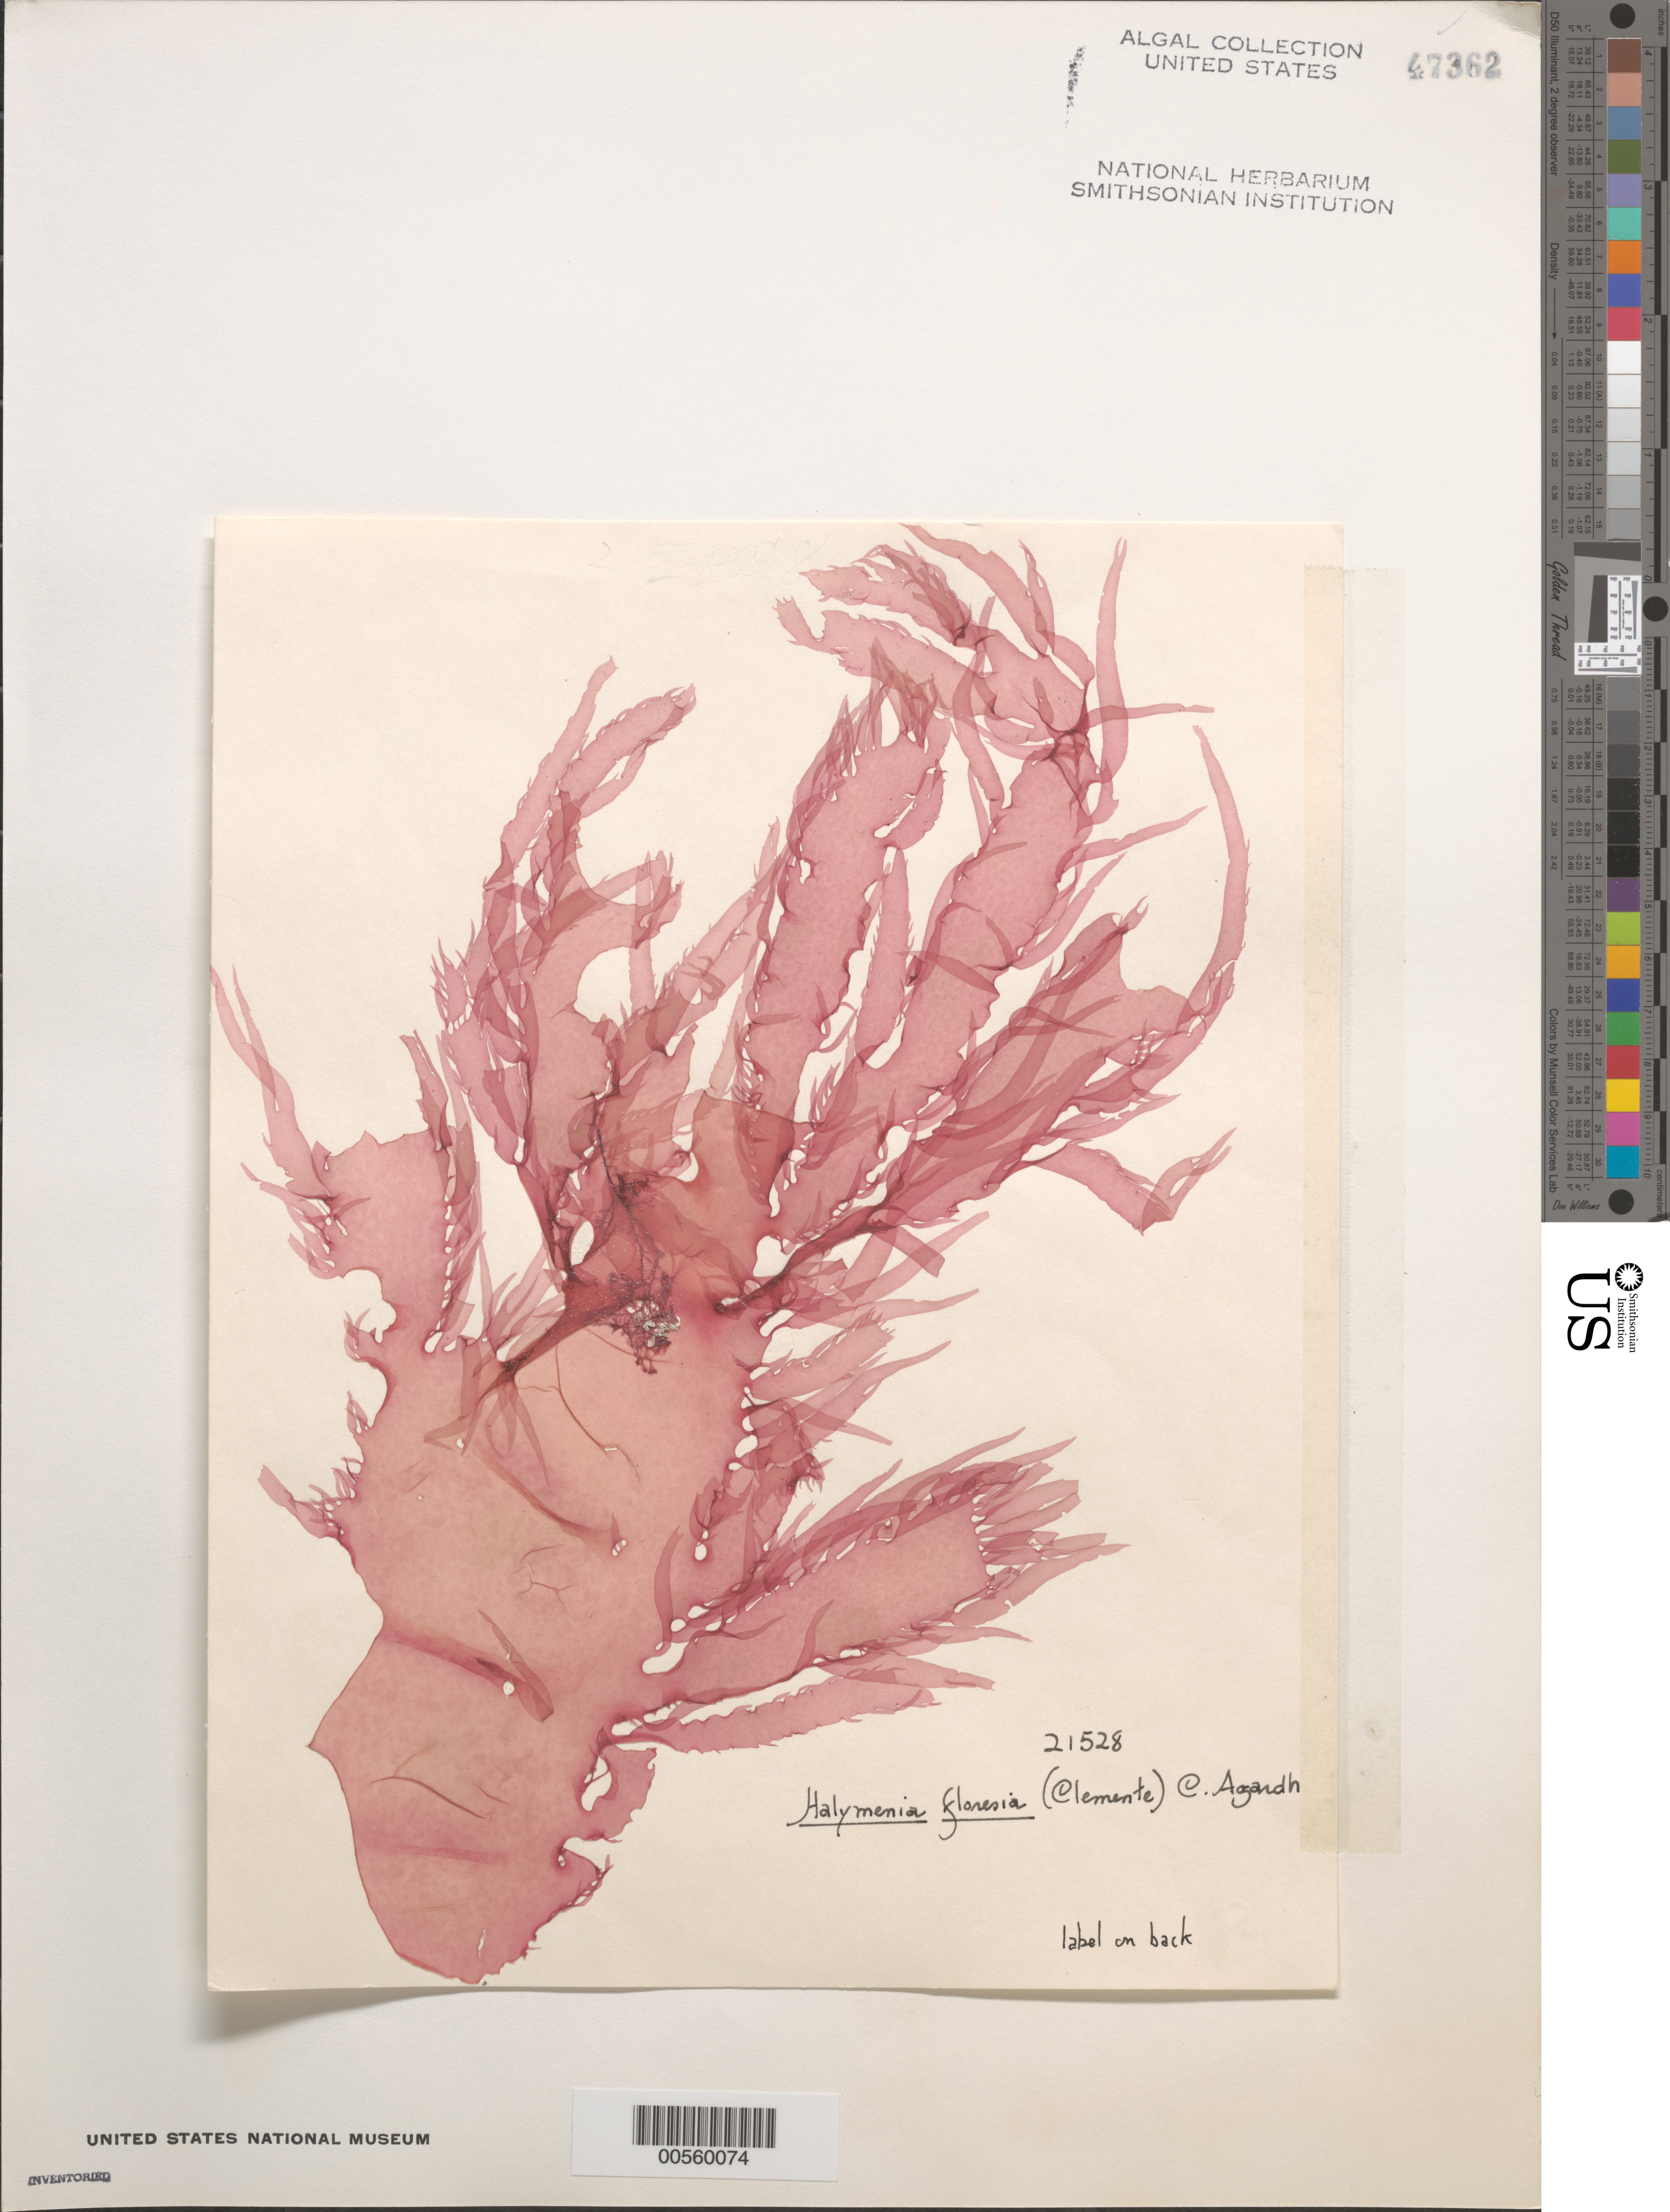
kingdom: Plantae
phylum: Rhodophyta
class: Florideophyceae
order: Halymeniales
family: Halymeniaceae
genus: Halymenia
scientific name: Halymenia floresii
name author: (Clemente) C. Agardh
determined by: Diaz-Piferrer, M.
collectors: M. Diaz-Piferrer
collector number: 21528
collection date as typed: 06 Jun 1966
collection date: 1966-06-06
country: Venezuela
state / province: Nueva Esparta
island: Margarita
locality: South of Punta Cazonero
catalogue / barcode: US 47362